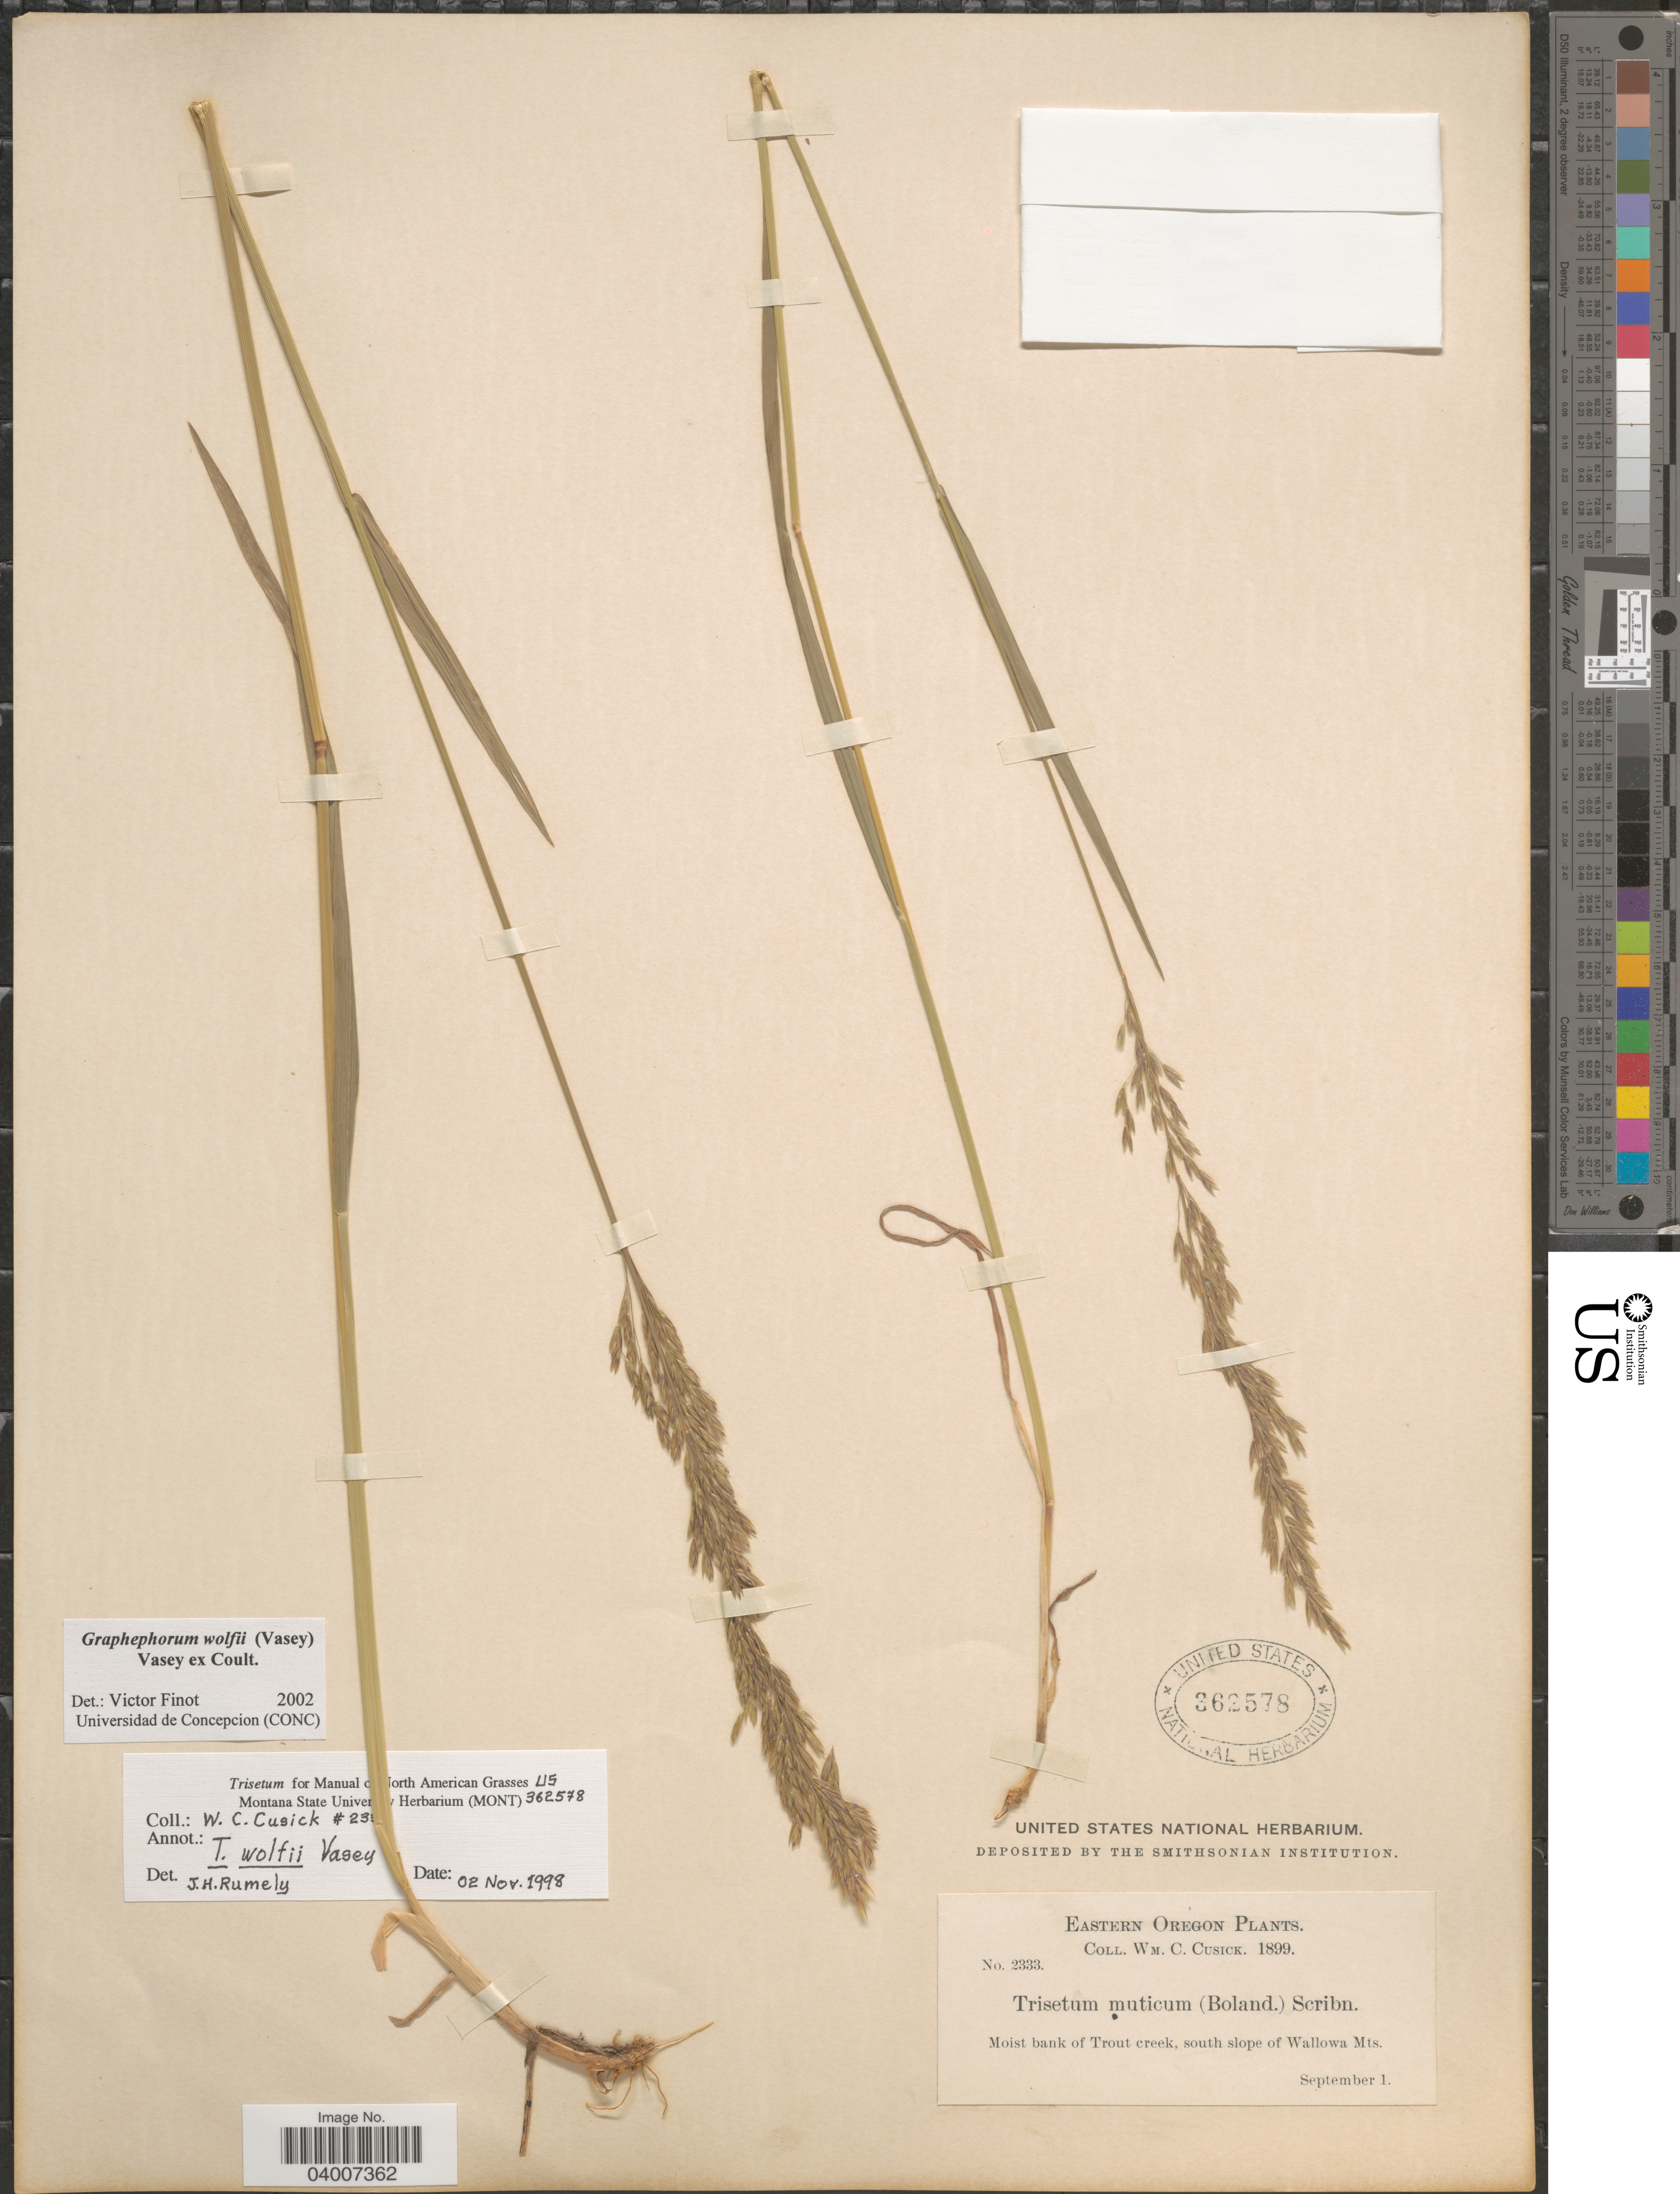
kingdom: Plantae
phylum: Tracheophyta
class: Liliopsida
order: Poales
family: Poaceae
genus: Graphephorum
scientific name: Graphephorum wolfii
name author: (E. Fourn.) Vasey ex Coult.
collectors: W. C. Cusick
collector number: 2333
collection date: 1899-09-01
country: United States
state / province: Oregon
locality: Eastern Oregon. Moist bank of Trout creek, south slope of Wallowa Mts.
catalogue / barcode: US 362578